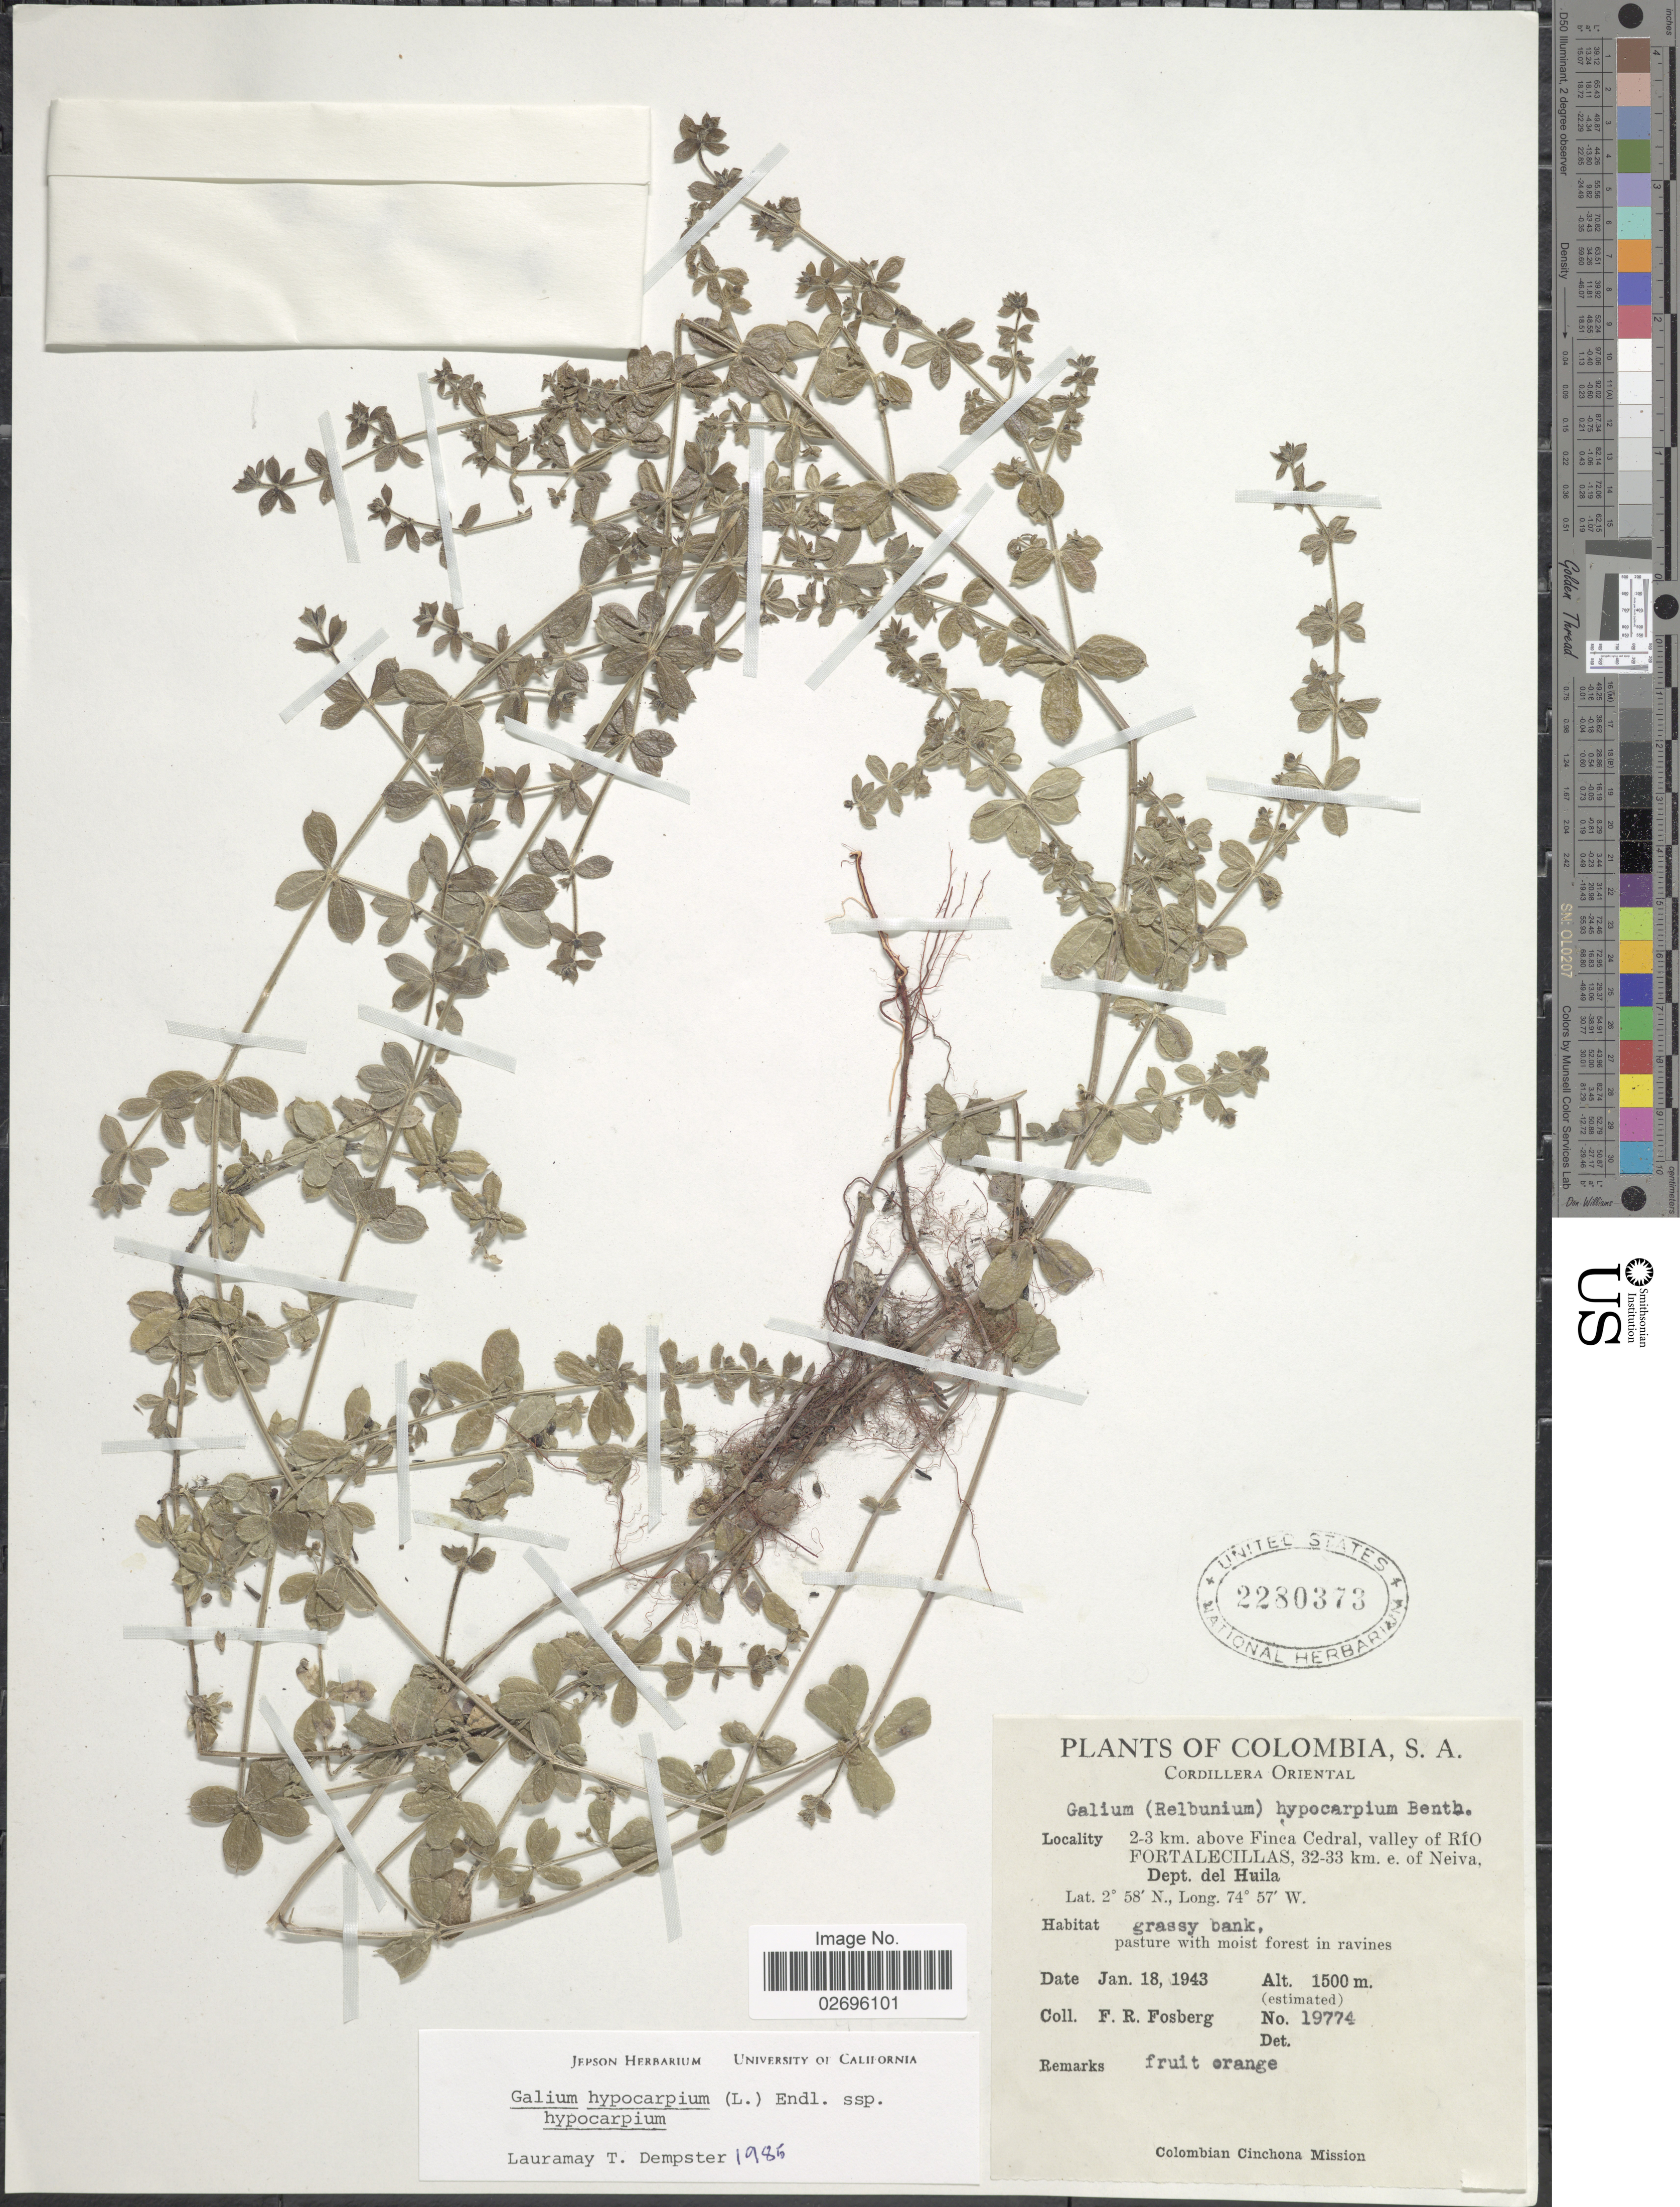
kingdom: Plantae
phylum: Tracheophyta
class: Magnoliopsida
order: Gentianales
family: Rubiaceae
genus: Galium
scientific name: Galium hypocarpium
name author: (L.) Endl. ex Griseb.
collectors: F. R. Fosberg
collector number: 19774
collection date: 1943-01-18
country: Colombia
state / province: Huila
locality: Cordillera Oriental. 2-3 km, above Finca Cedral, valley of Río Fortalecillas, 32-33 km. e. of Neiva, Dept. del Huila.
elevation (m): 1500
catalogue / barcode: US 2280373